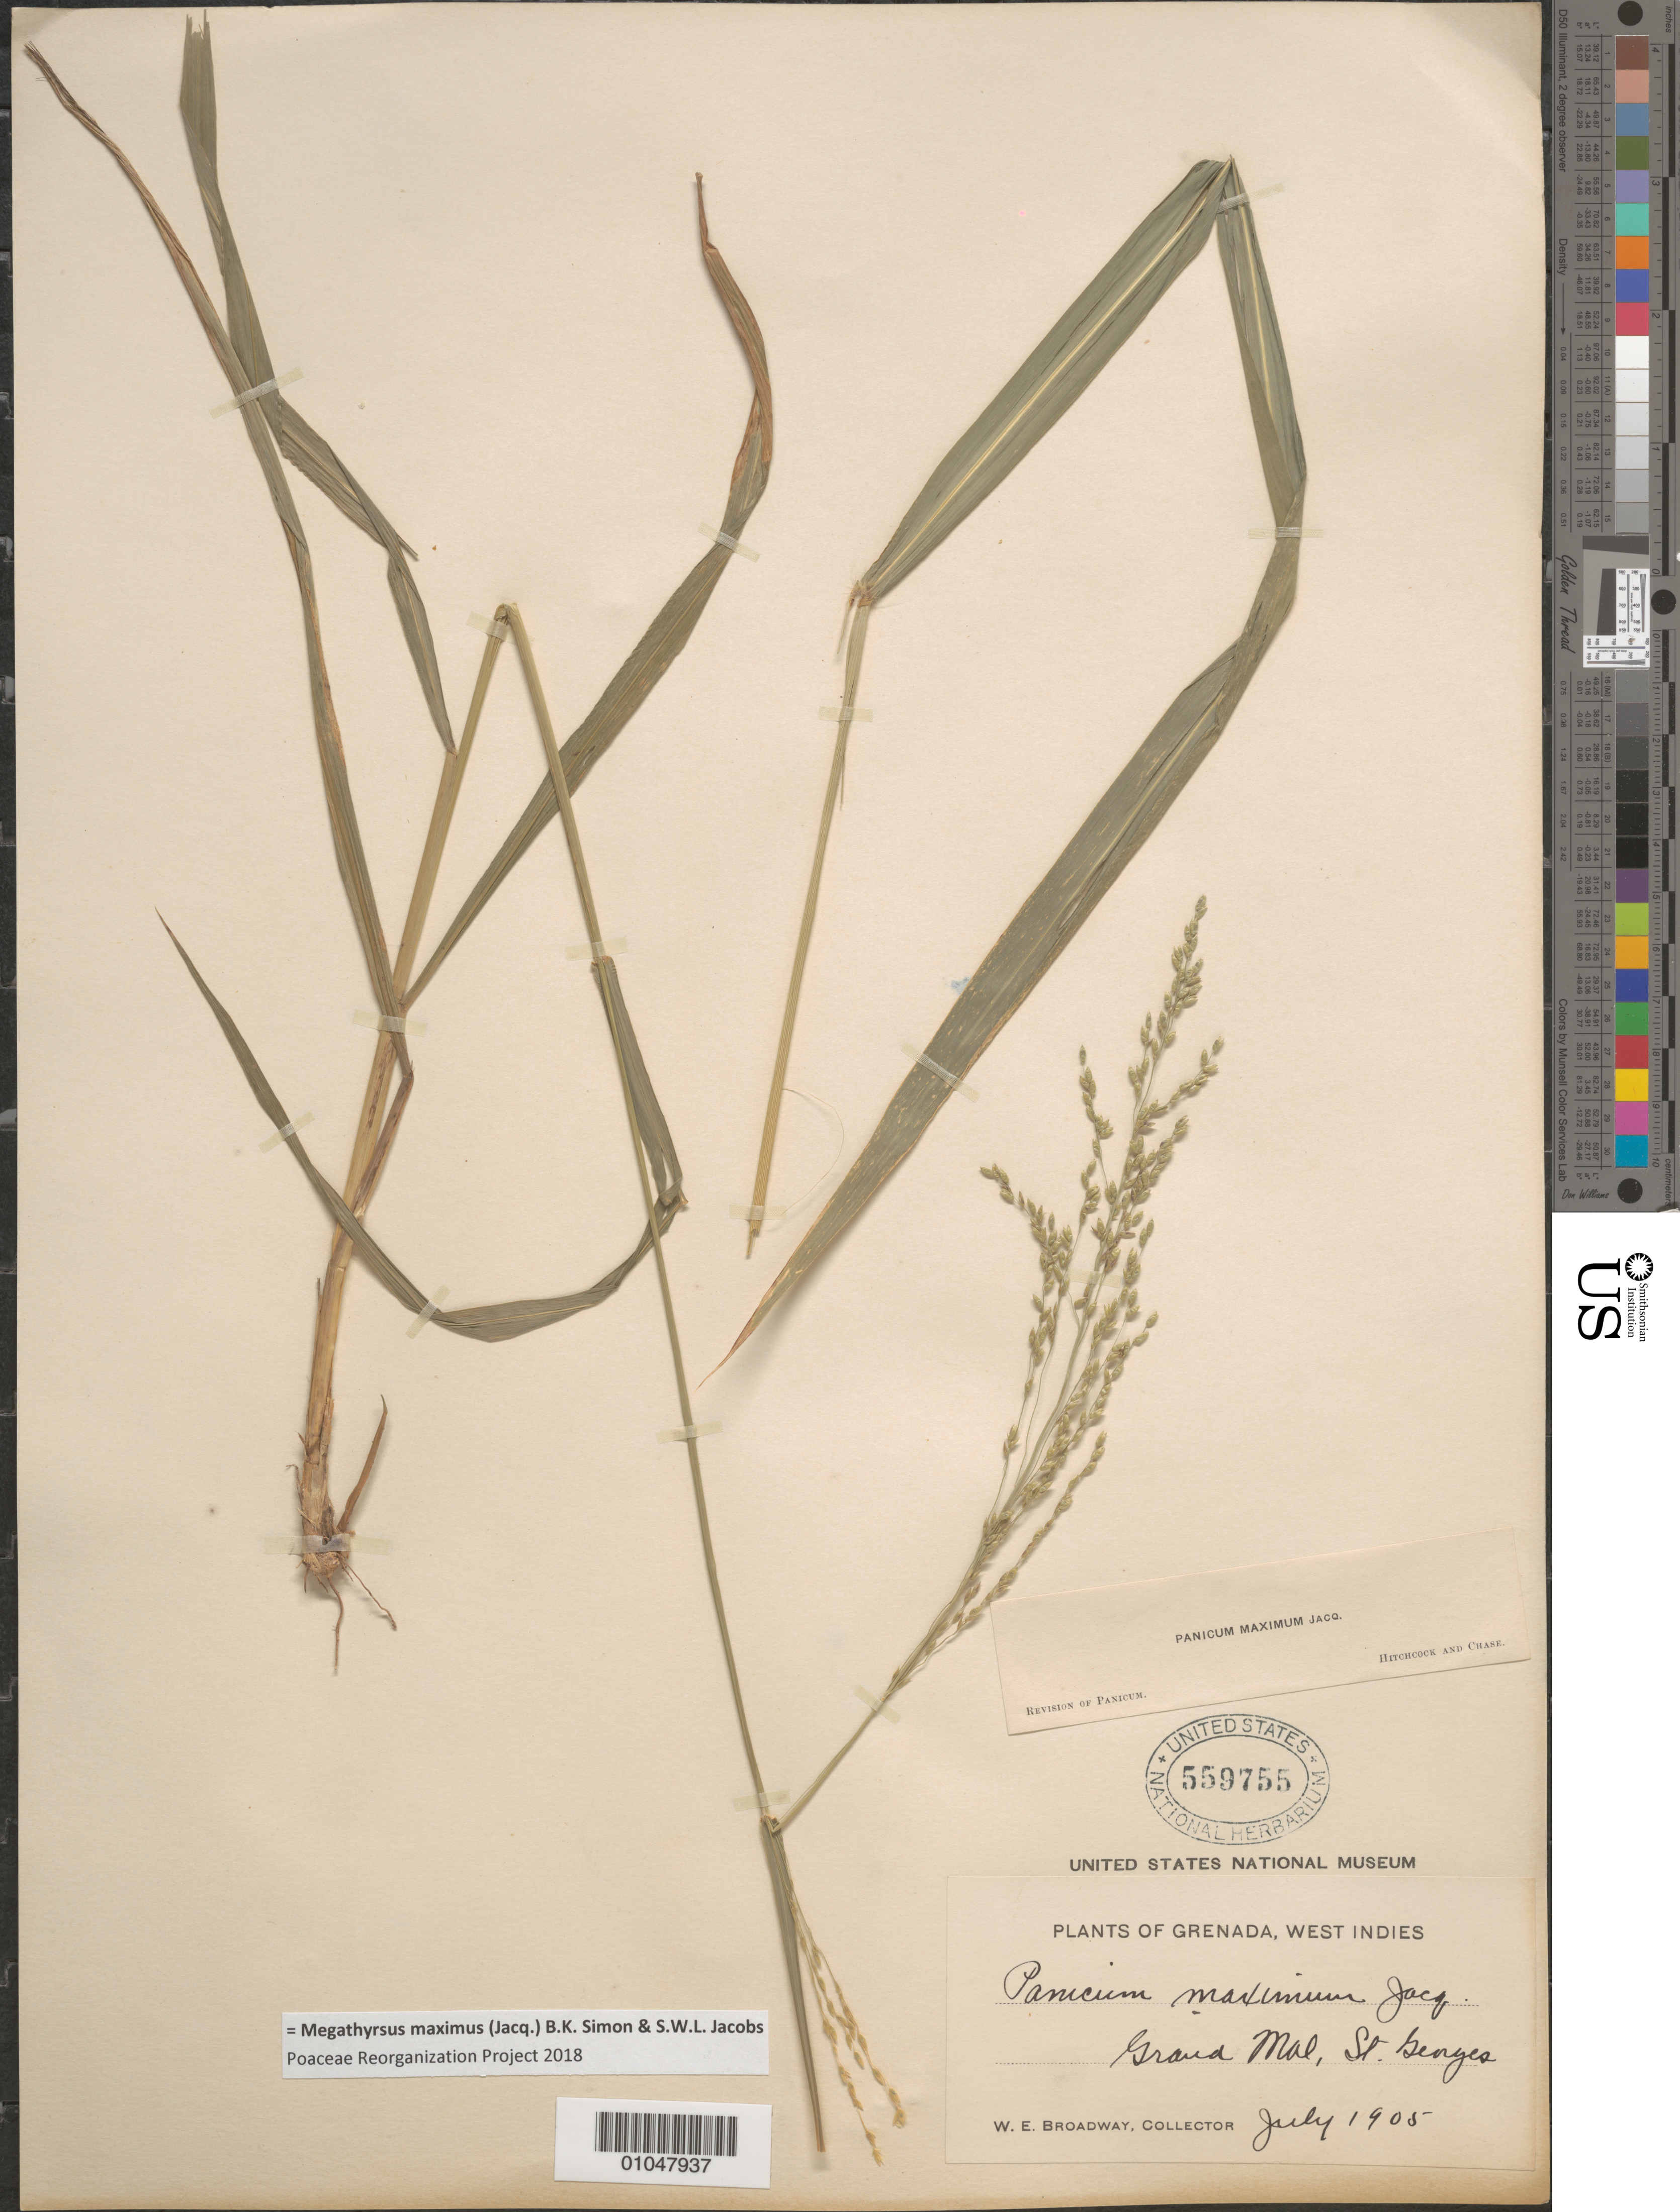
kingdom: Plantae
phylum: Tracheophyta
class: Liliopsida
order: Poales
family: Poaceae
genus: Panicum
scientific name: Panicum maximum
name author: Jacq.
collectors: W. E. Broadway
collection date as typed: Jul 1905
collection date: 1905-07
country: Grenada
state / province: Saint George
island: Grenada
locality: Grand Mal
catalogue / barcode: US 559755